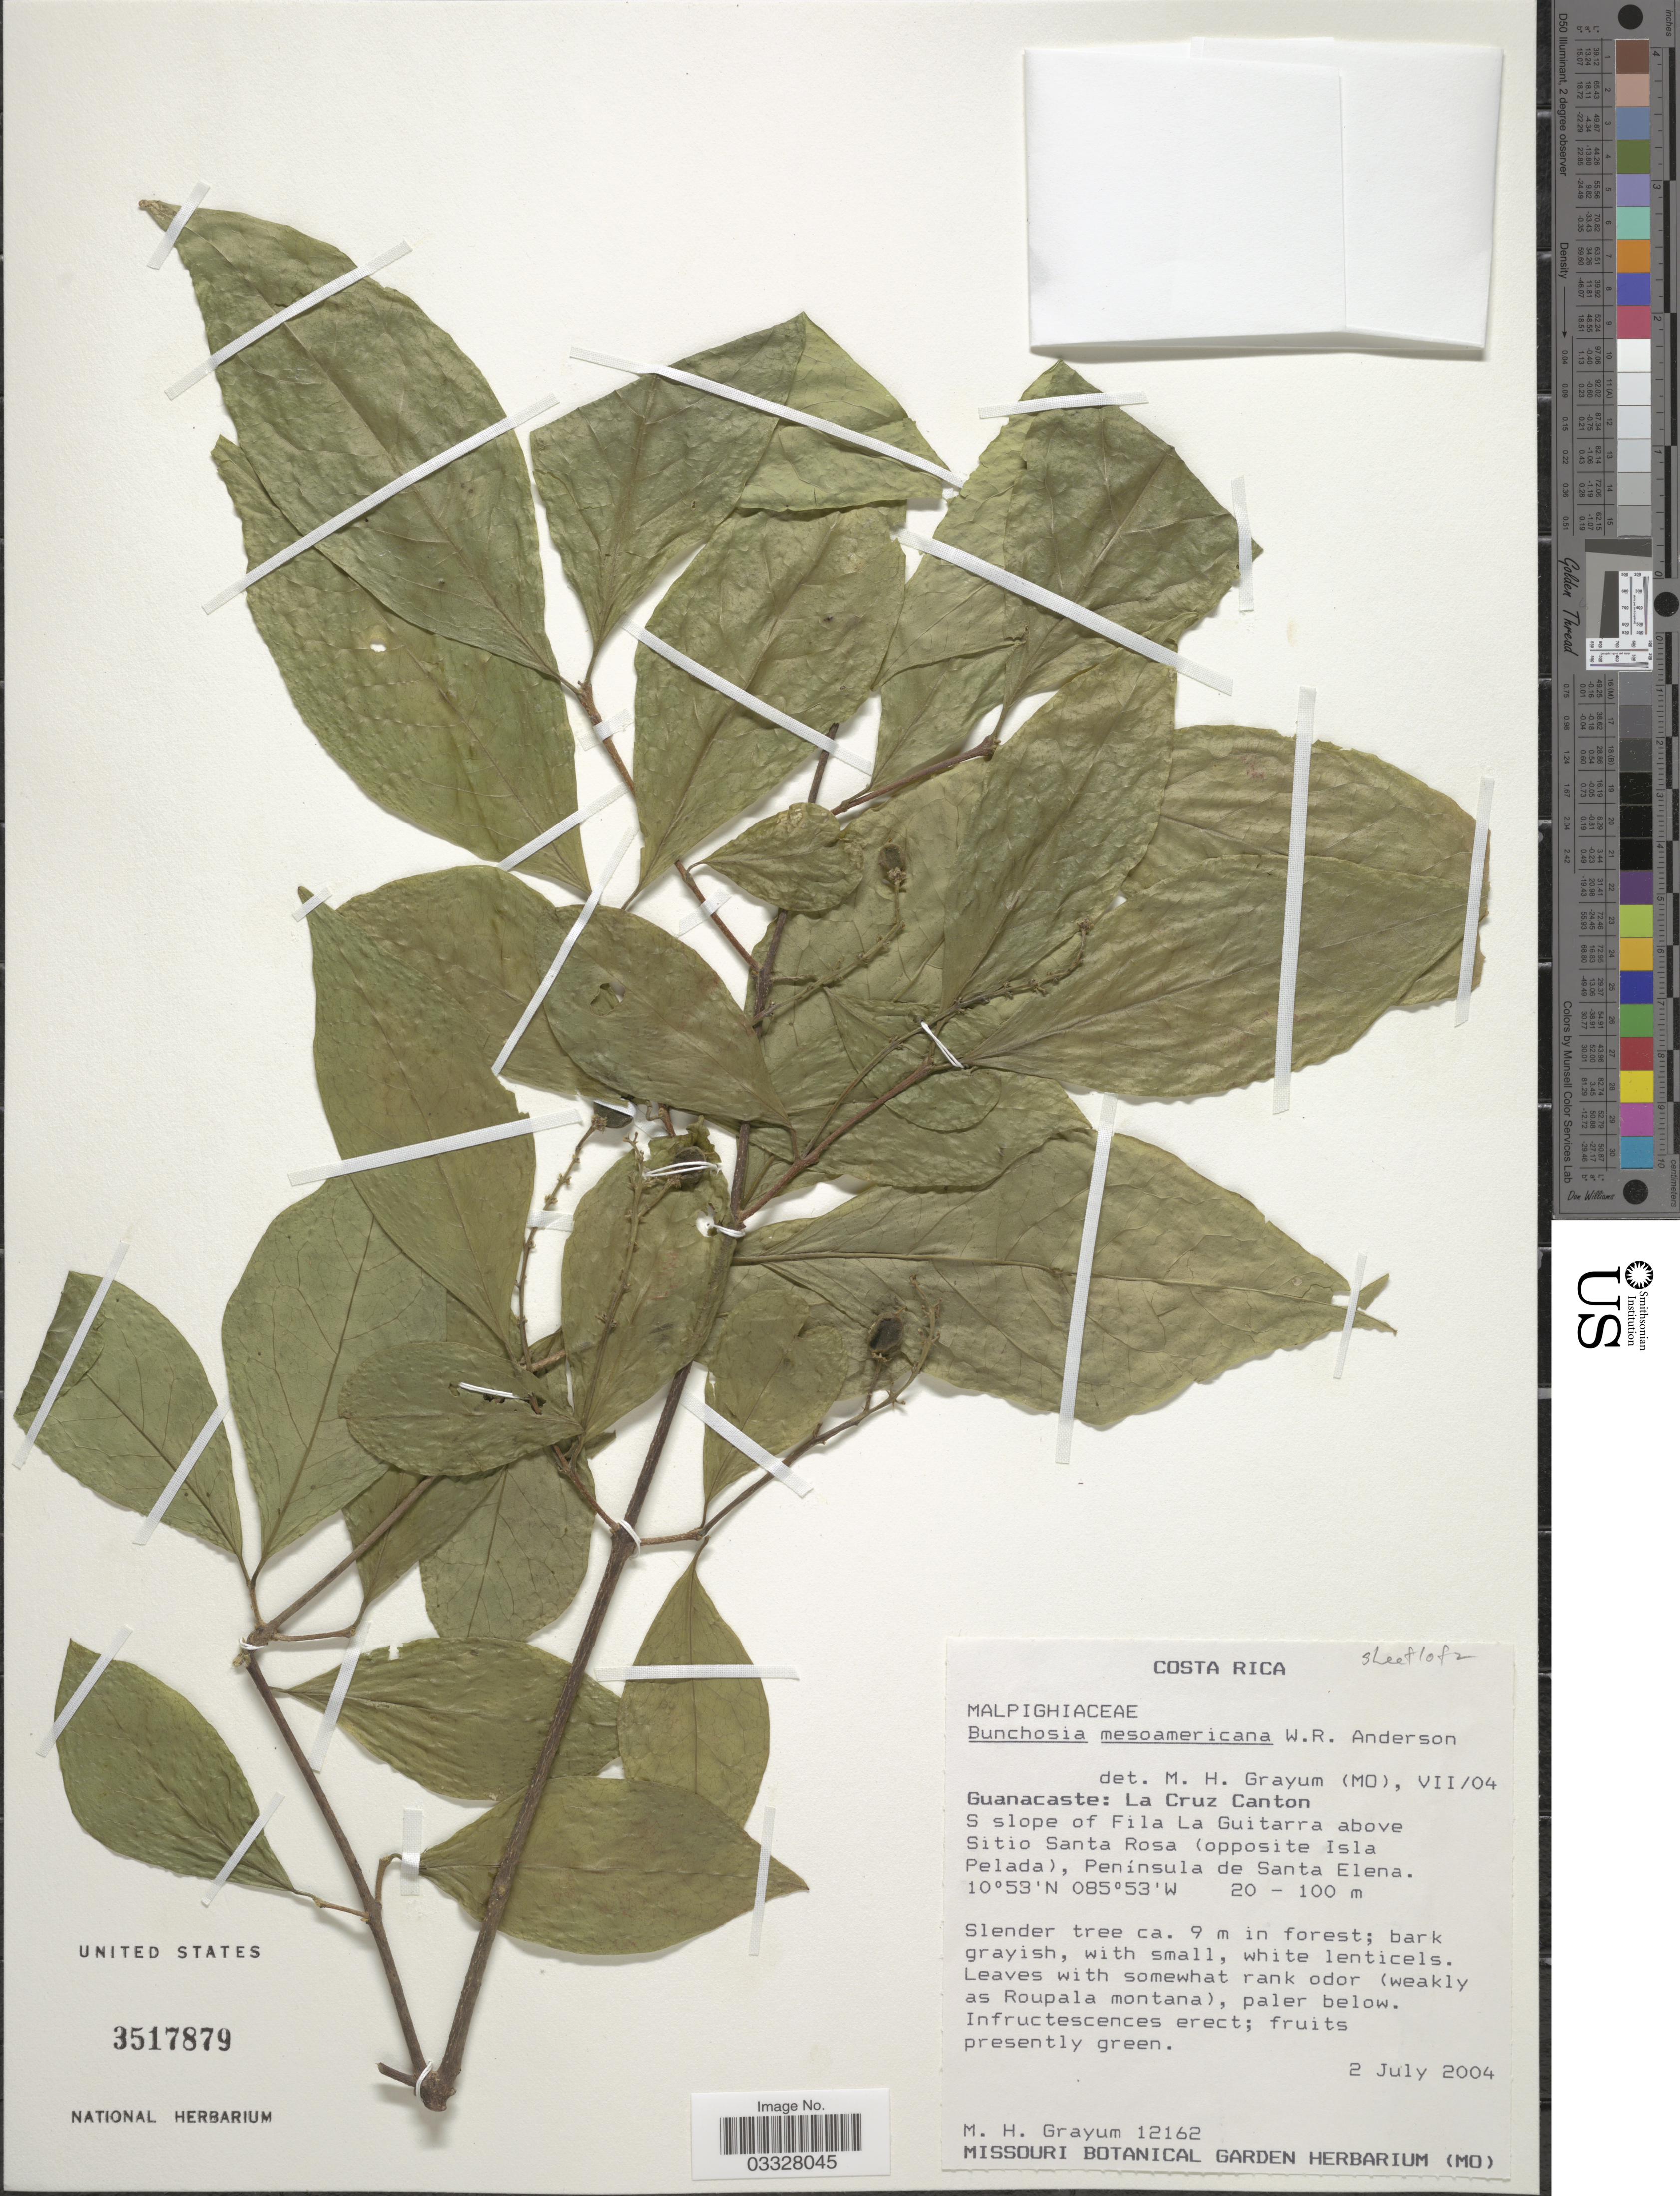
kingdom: Plantae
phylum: Tracheophyta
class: Magnoliopsida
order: Malpighiales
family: Malpighiaceae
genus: Bunchosia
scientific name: Bunchosia mesoamericana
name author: W.R. Anderson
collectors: M. H. Grayum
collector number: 12162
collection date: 2004-07-02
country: Costa Rica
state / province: Guanacaste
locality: La Cruz Canton. S slope of Fila La Guitarra above Sitio Santa Rosa (opposite Isla Pelada), Península de Santa Elena.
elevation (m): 20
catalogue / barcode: US 3517879